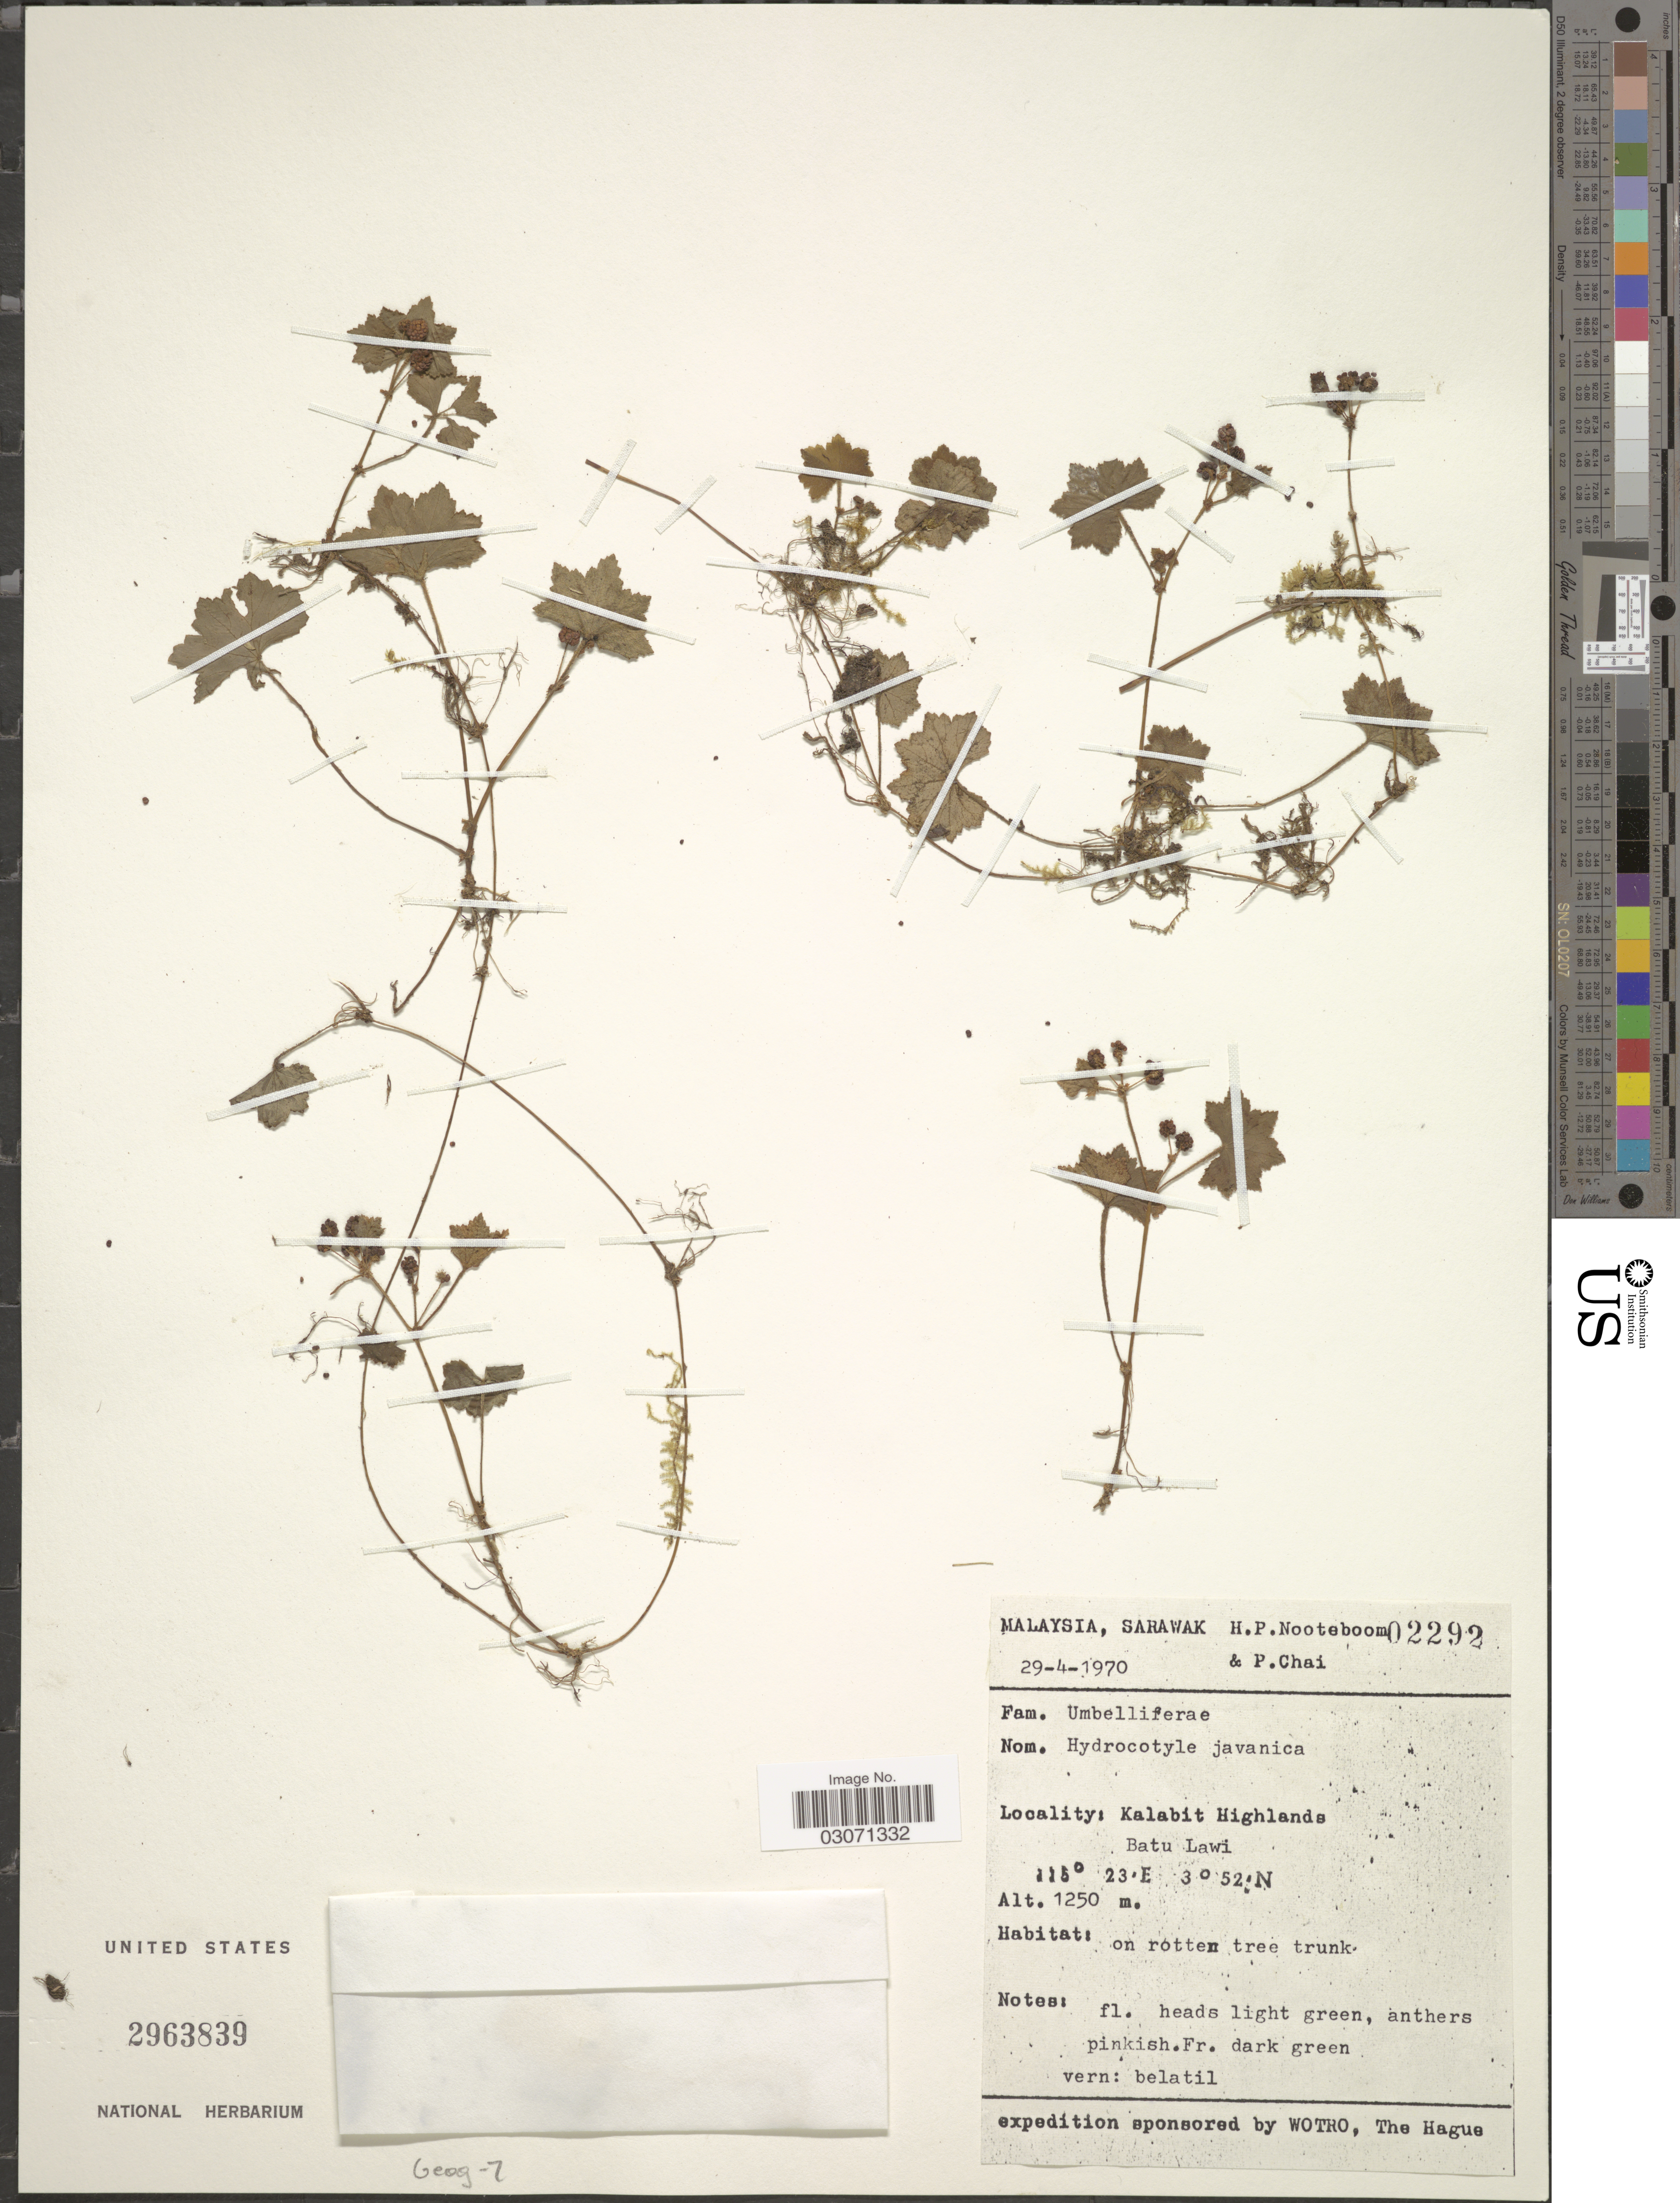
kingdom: Plantae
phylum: Tracheophyta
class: Magnoliopsida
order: Apiales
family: Araliaceae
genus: Hydrocotyle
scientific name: Hydrocotyle javanica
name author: Thunb.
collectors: H. P. Nooteboom & P. Chai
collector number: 02292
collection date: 1970-04-29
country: Malaysia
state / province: Sarawak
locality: Kalabit Highlands, Batu Lawi.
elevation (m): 1250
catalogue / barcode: US 2963839